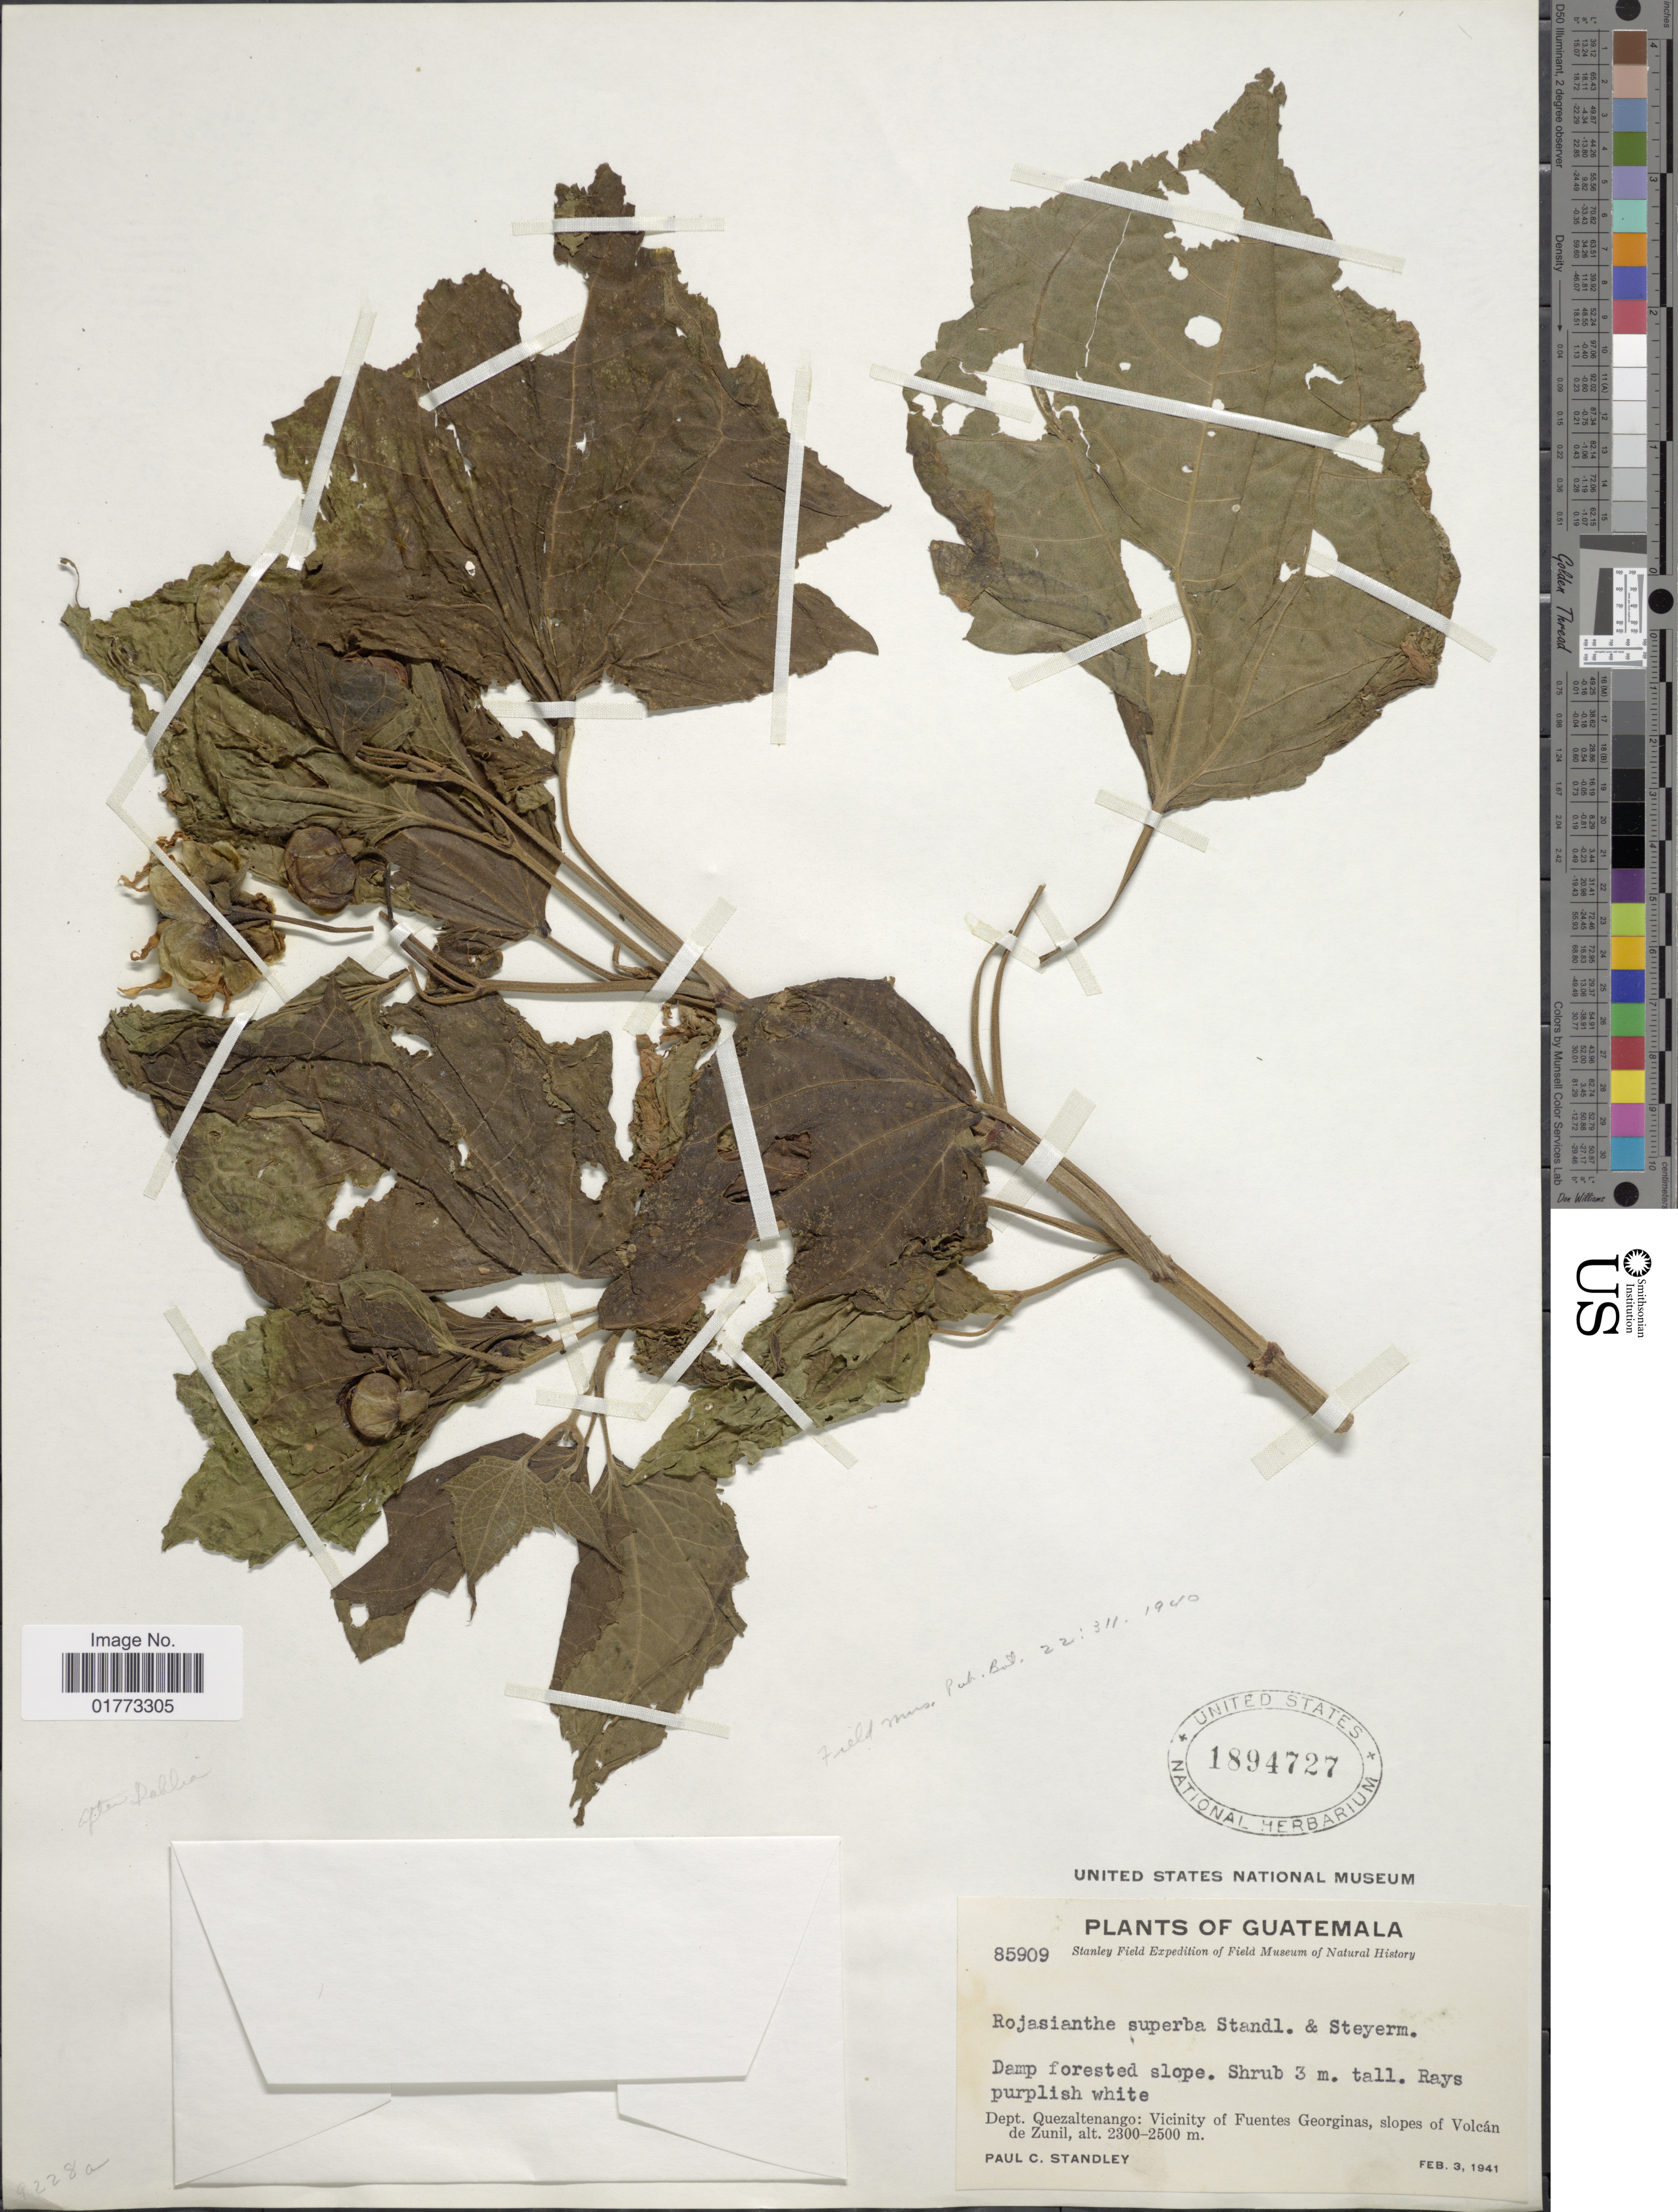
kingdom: Plantae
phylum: Tracheophyta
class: Magnoliopsida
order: Asterales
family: Asteraceae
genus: Rojasianthe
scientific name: Rojasianthe superba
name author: Standl. & Steyerm.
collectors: P. C. Standley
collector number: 85909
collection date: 1941-02-03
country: Guatemala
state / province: Quetzaltenango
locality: Vicinity of Fuentes Georginas, slopes of Volcán de Zunil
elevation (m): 2300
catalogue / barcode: US 1894727